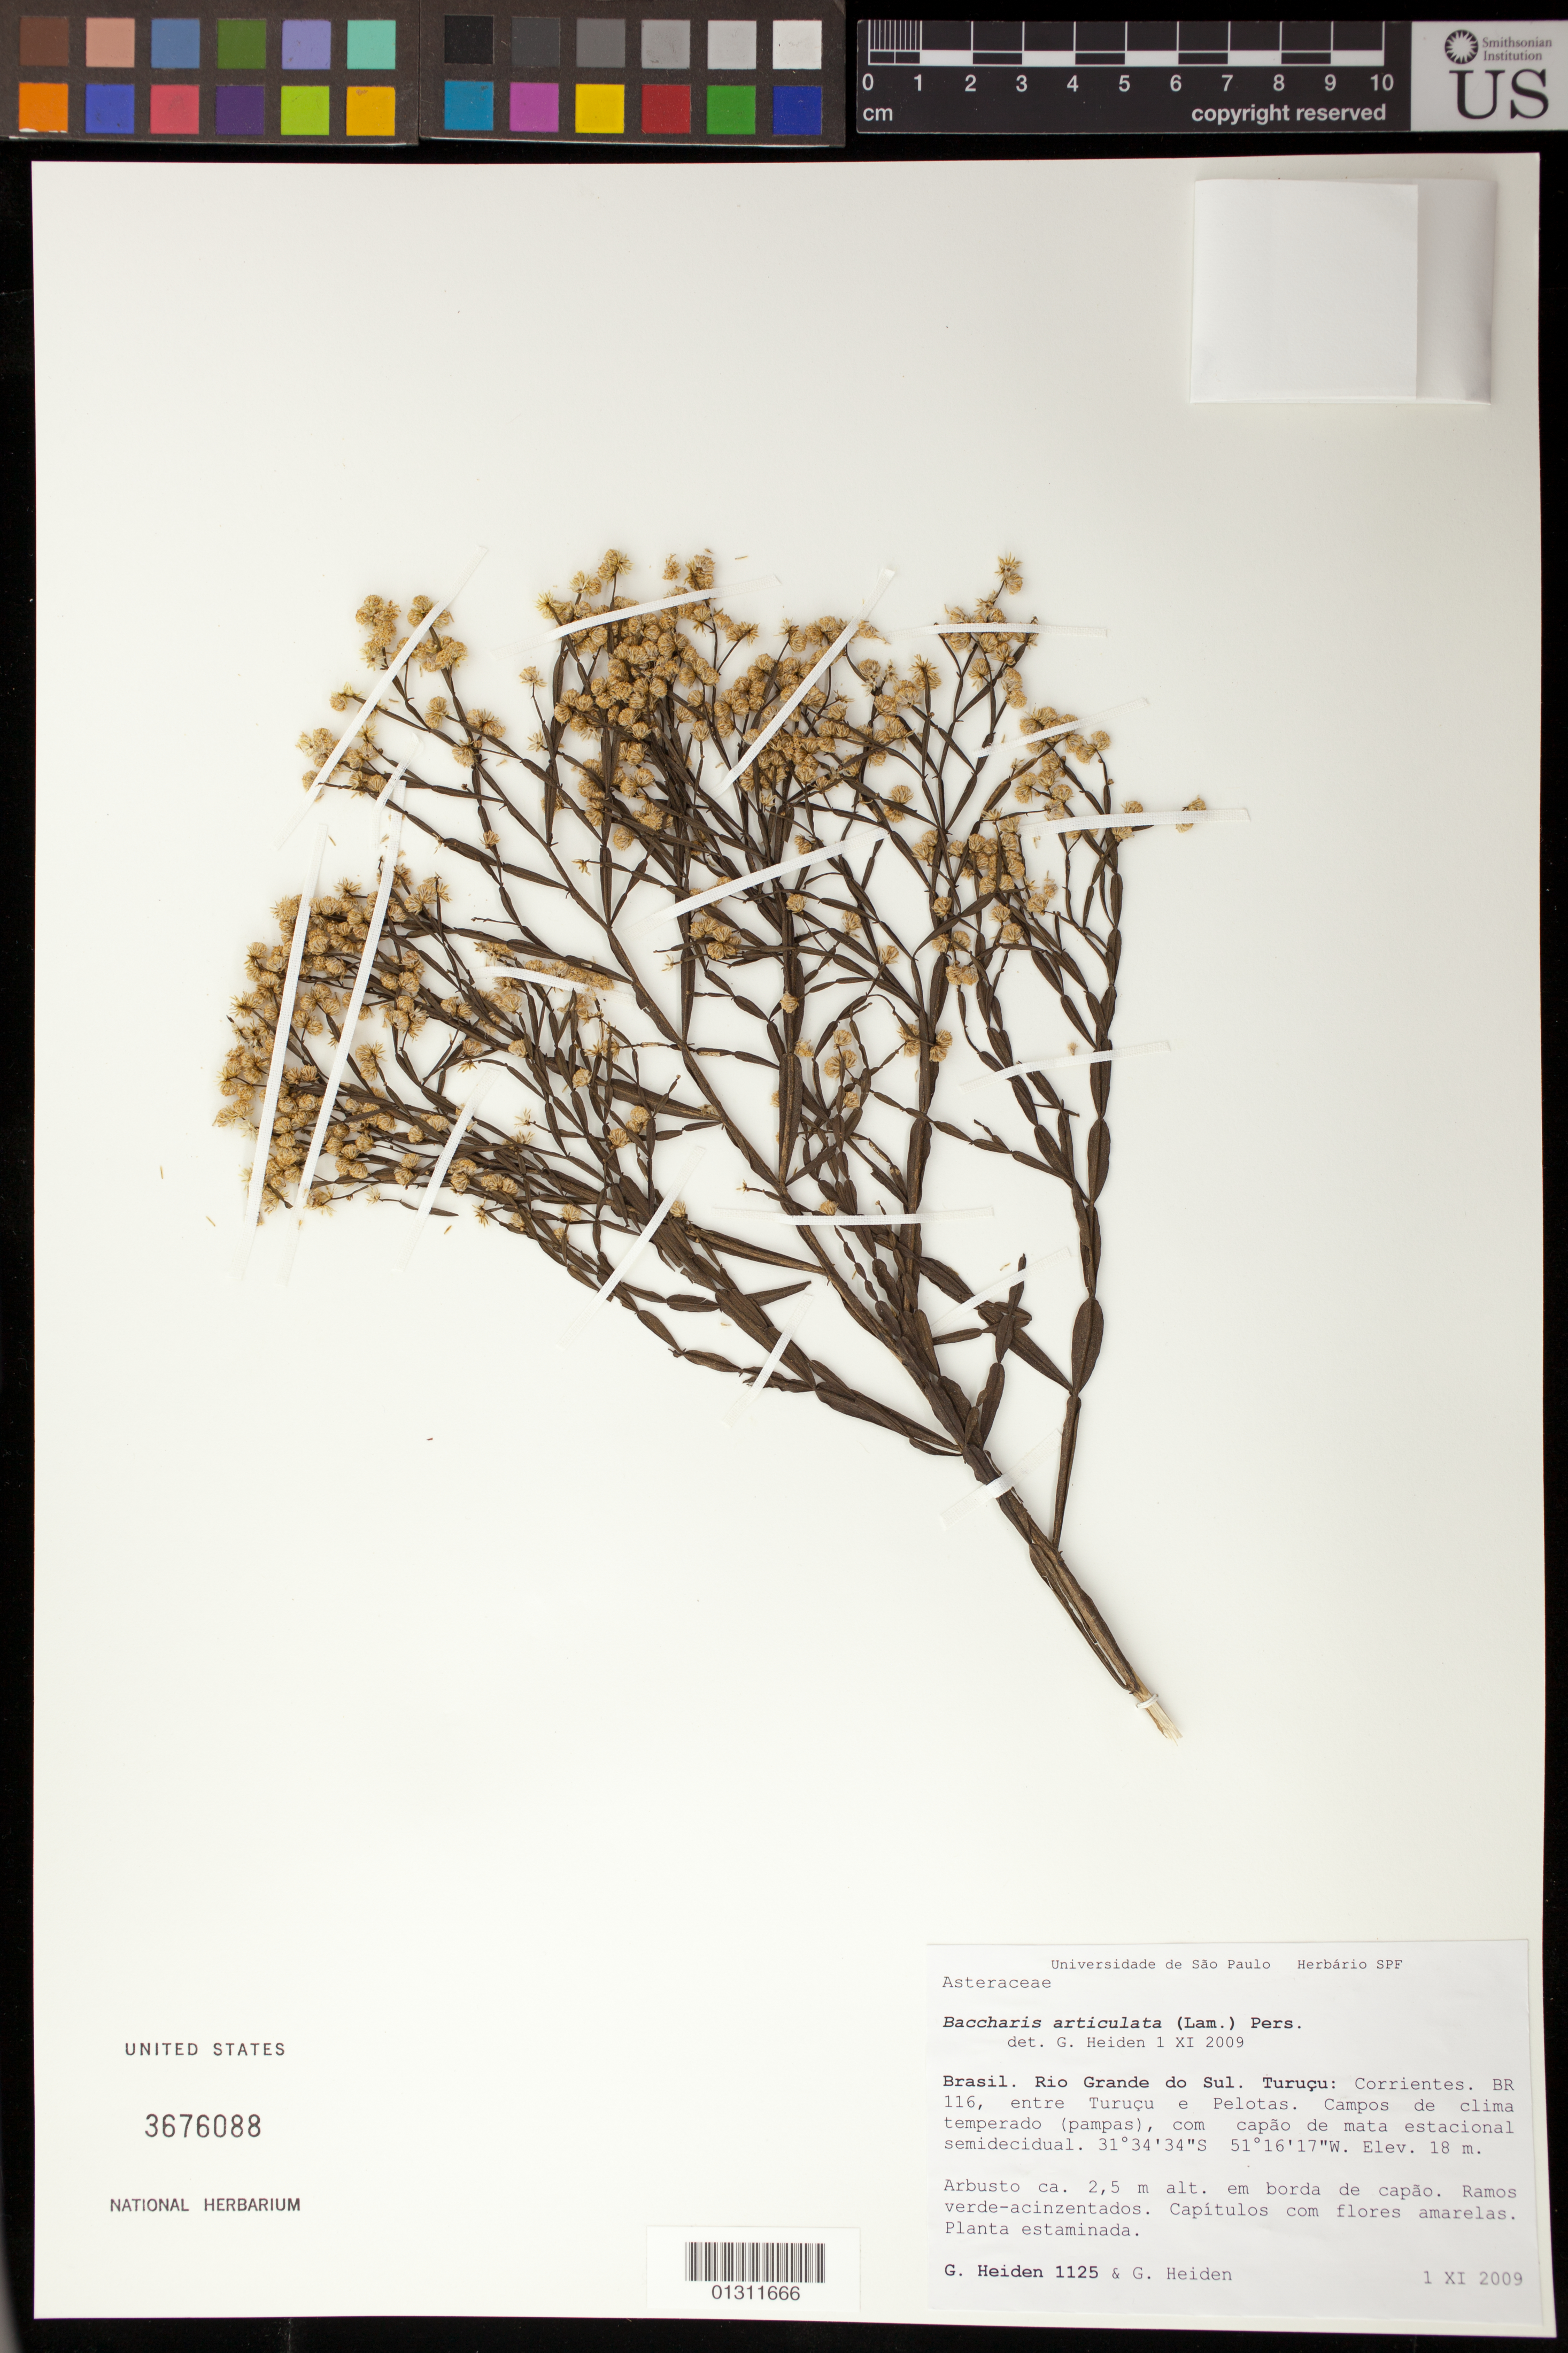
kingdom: Plantae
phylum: Tracheophyta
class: Magnoliopsida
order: Asterales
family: Asteraceae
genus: Baccharis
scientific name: Baccharis articulata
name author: (Lam.) Pers.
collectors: G. Heiden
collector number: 1125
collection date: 2009-11-01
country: Brazil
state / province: Rio Grande do Sul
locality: Turucu: Corrientes. BR 116, entre Turucu e Pelotas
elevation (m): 18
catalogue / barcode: US 3676088